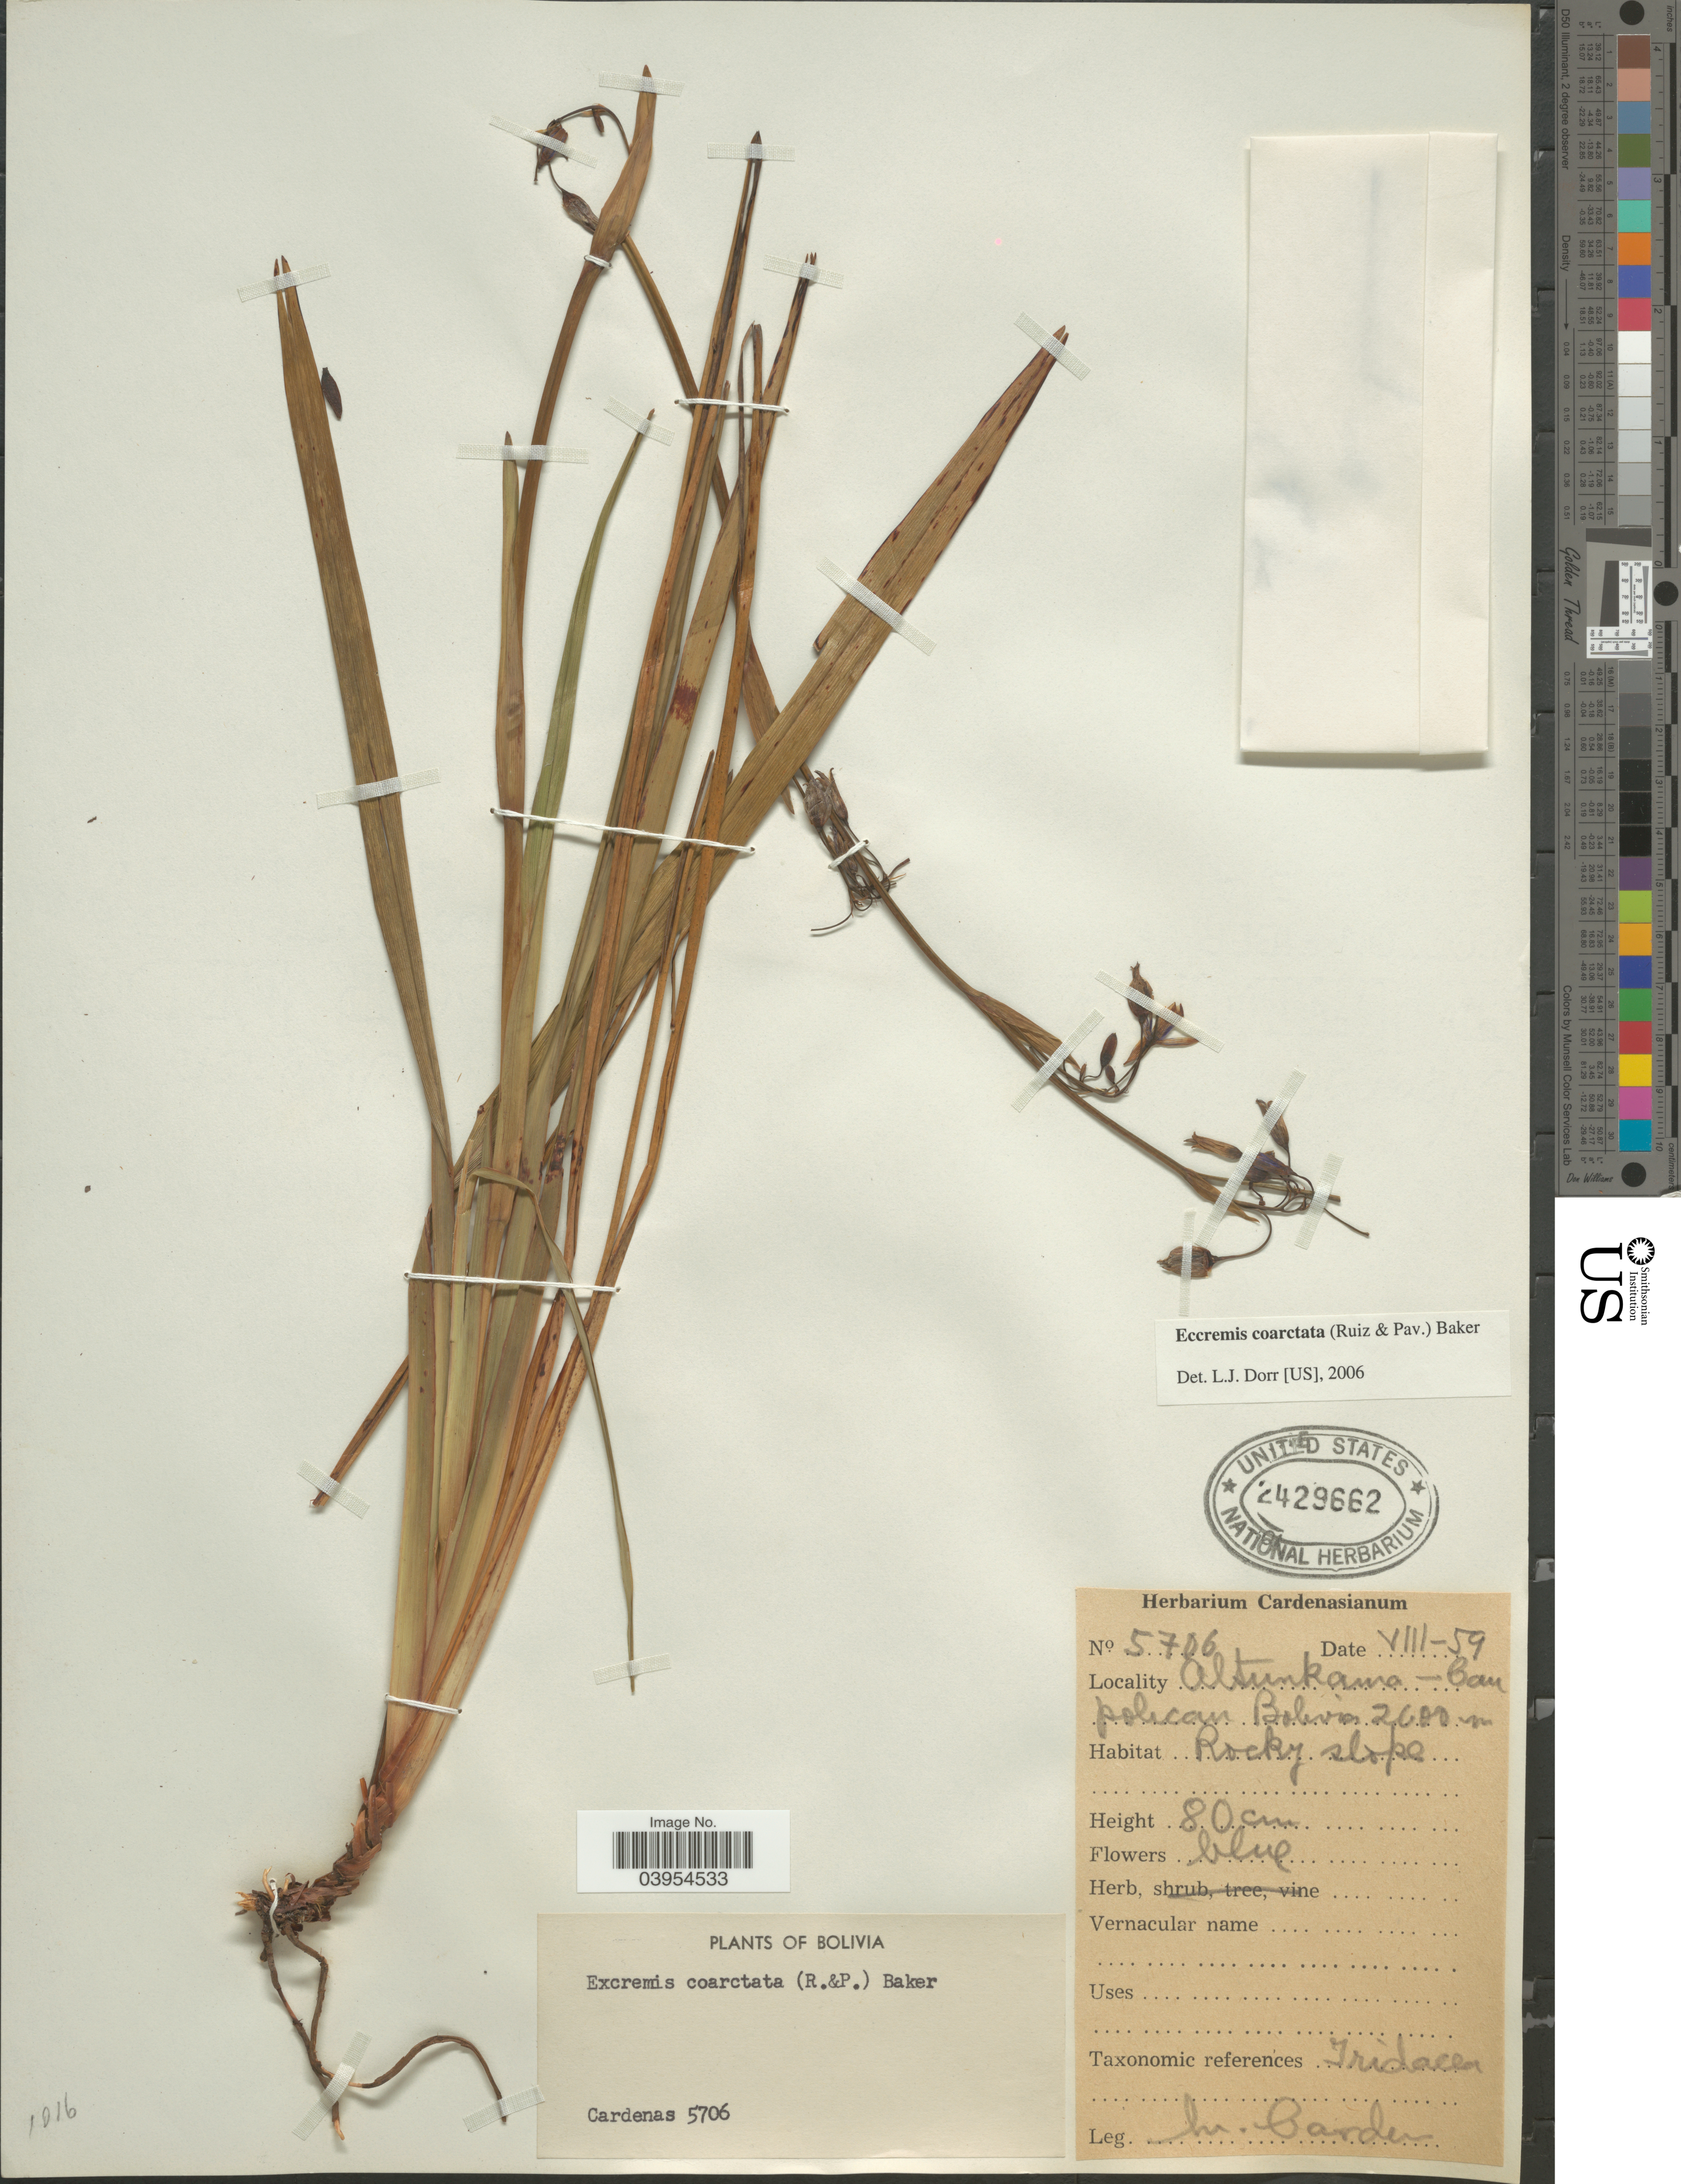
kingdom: Plantae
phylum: Tracheophyta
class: Liliopsida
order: Asparagales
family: Asphodelaceae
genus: Eccremis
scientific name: Eccremis coarctata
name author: Baker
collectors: M. Cárdenas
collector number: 5706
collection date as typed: Transcribed d/m/y: /8/59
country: Bolivia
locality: Altuncama - Caupolican.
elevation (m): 2600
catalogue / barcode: US 2429662